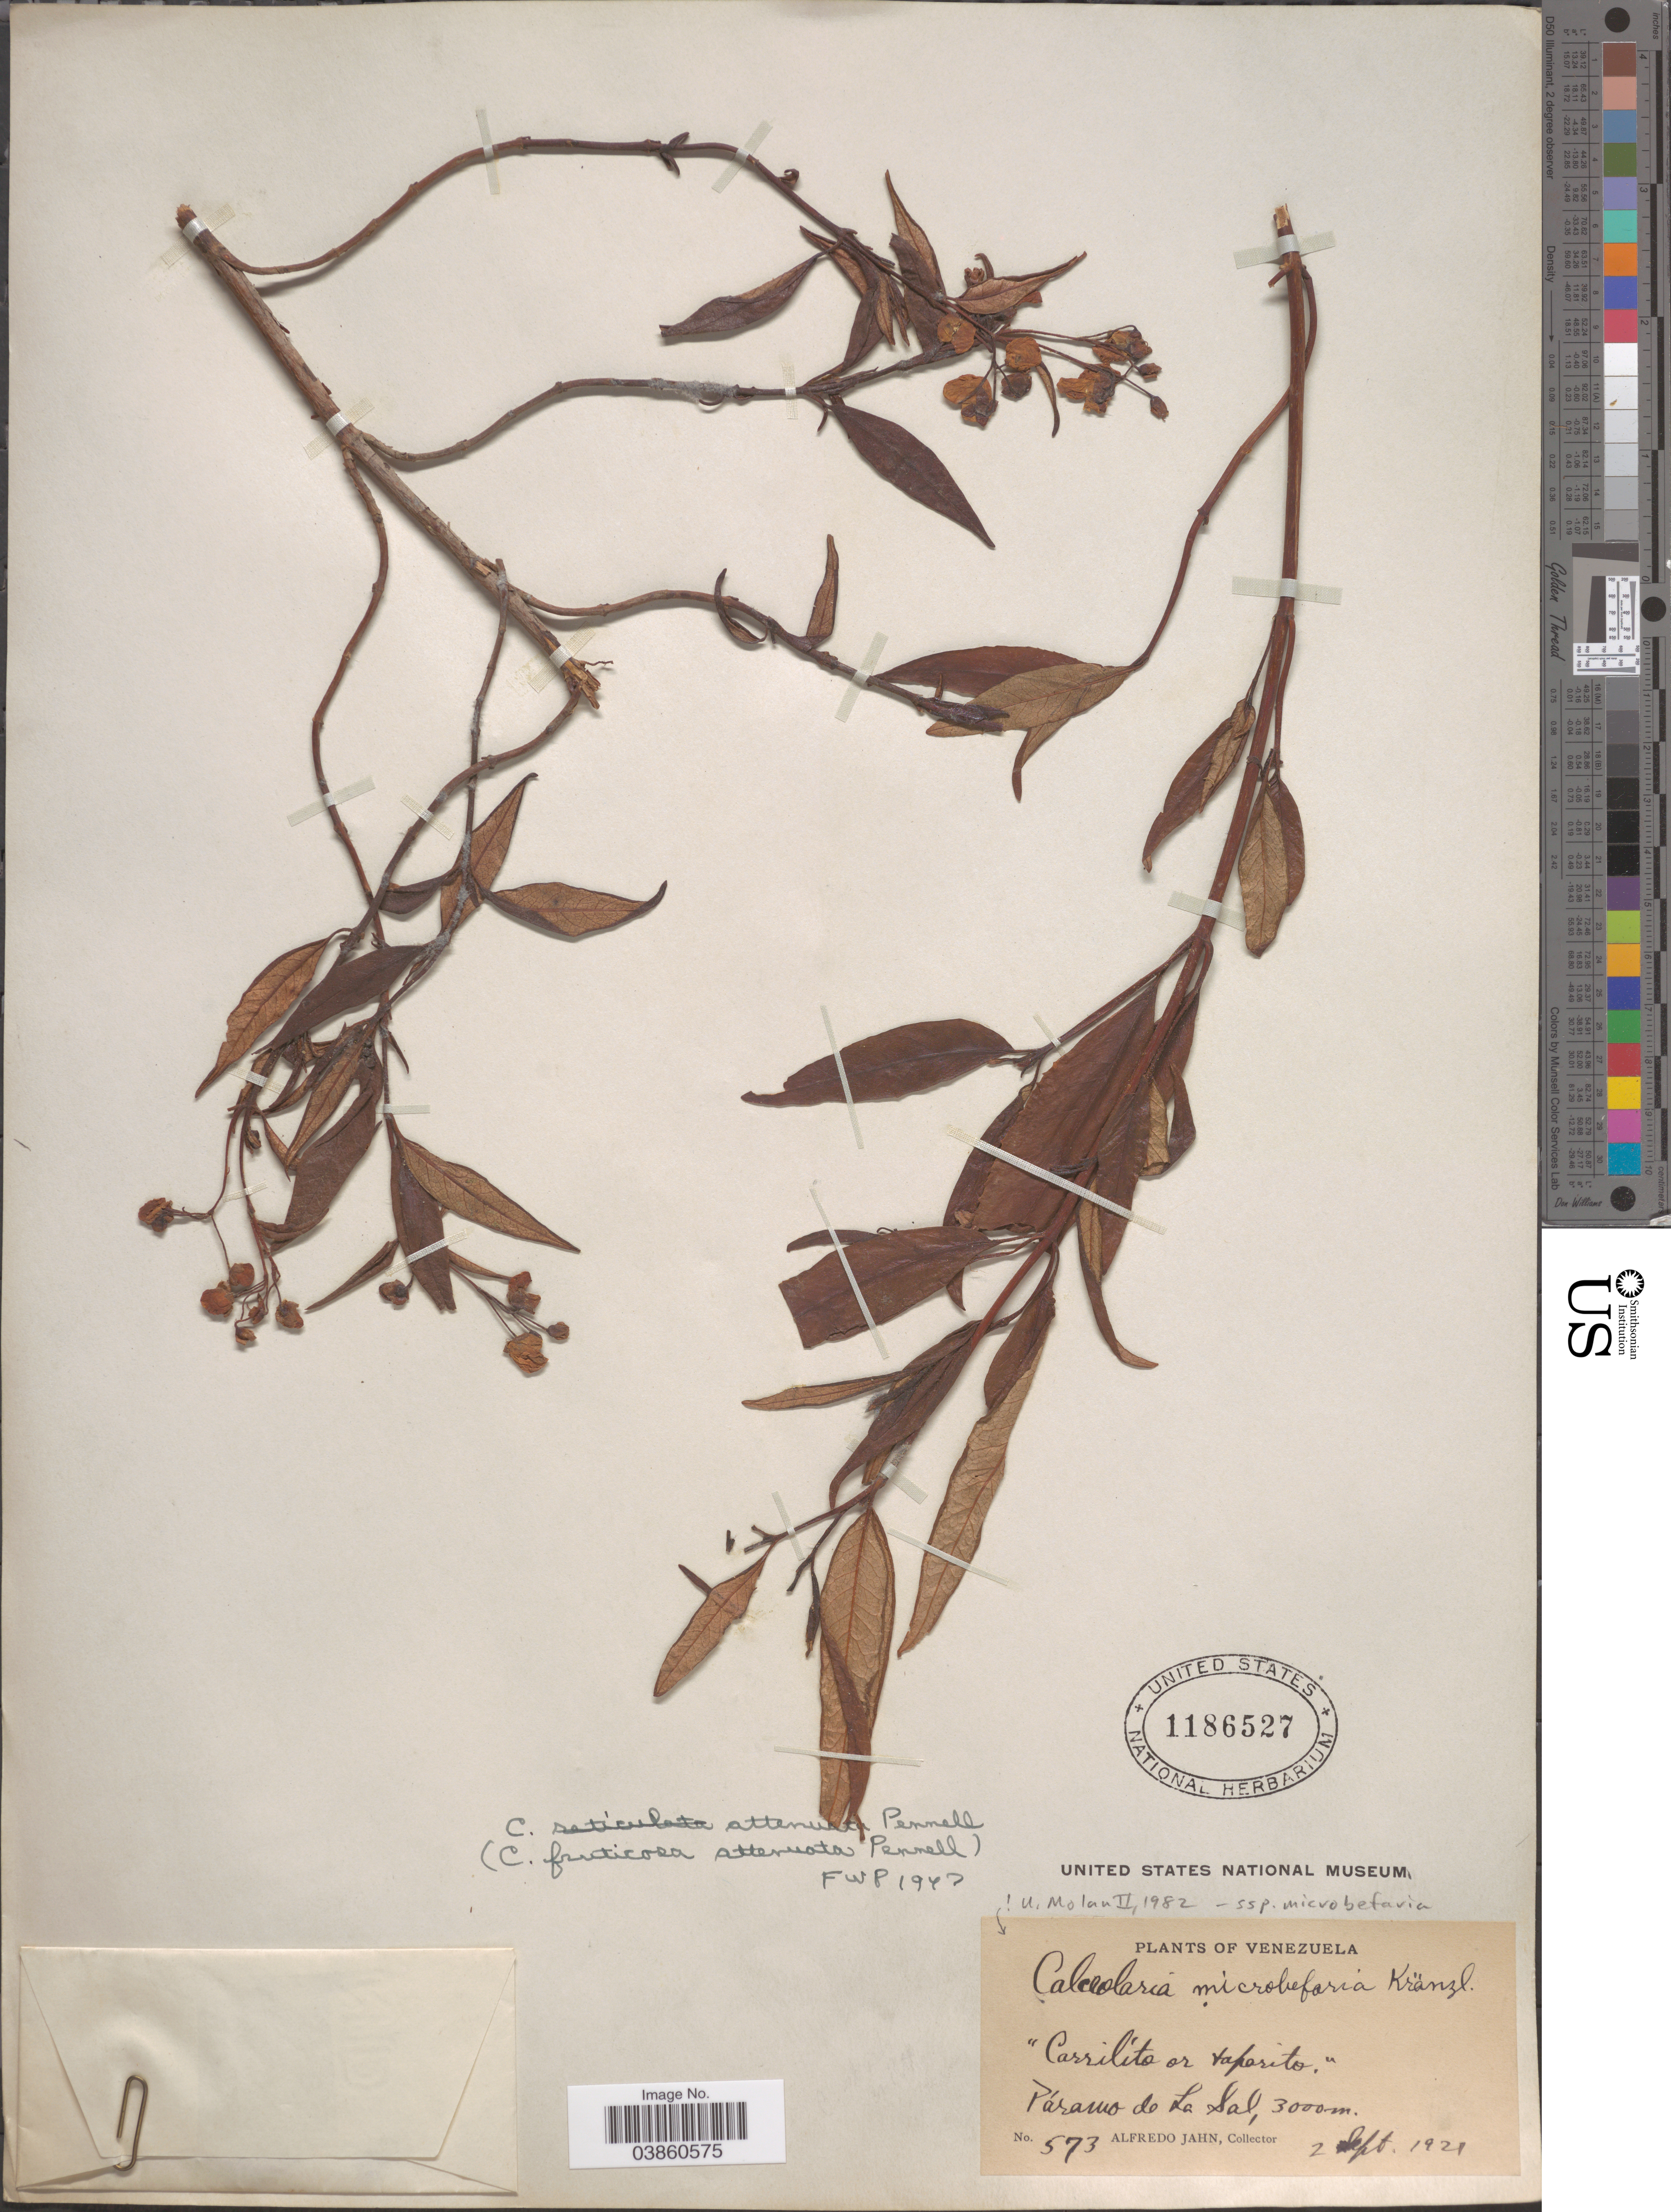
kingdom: Plantae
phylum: Tracheophyta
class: Magnoliopsida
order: Lamiales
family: Calceolariaceae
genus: Calceolaria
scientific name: Calceolaria microbefaria subsp. microbefaria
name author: Kränzl.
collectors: A. Jahn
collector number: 573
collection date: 1921-09-02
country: Venezuela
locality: P'áramo de La Sal.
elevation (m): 3000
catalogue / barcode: US 1186527